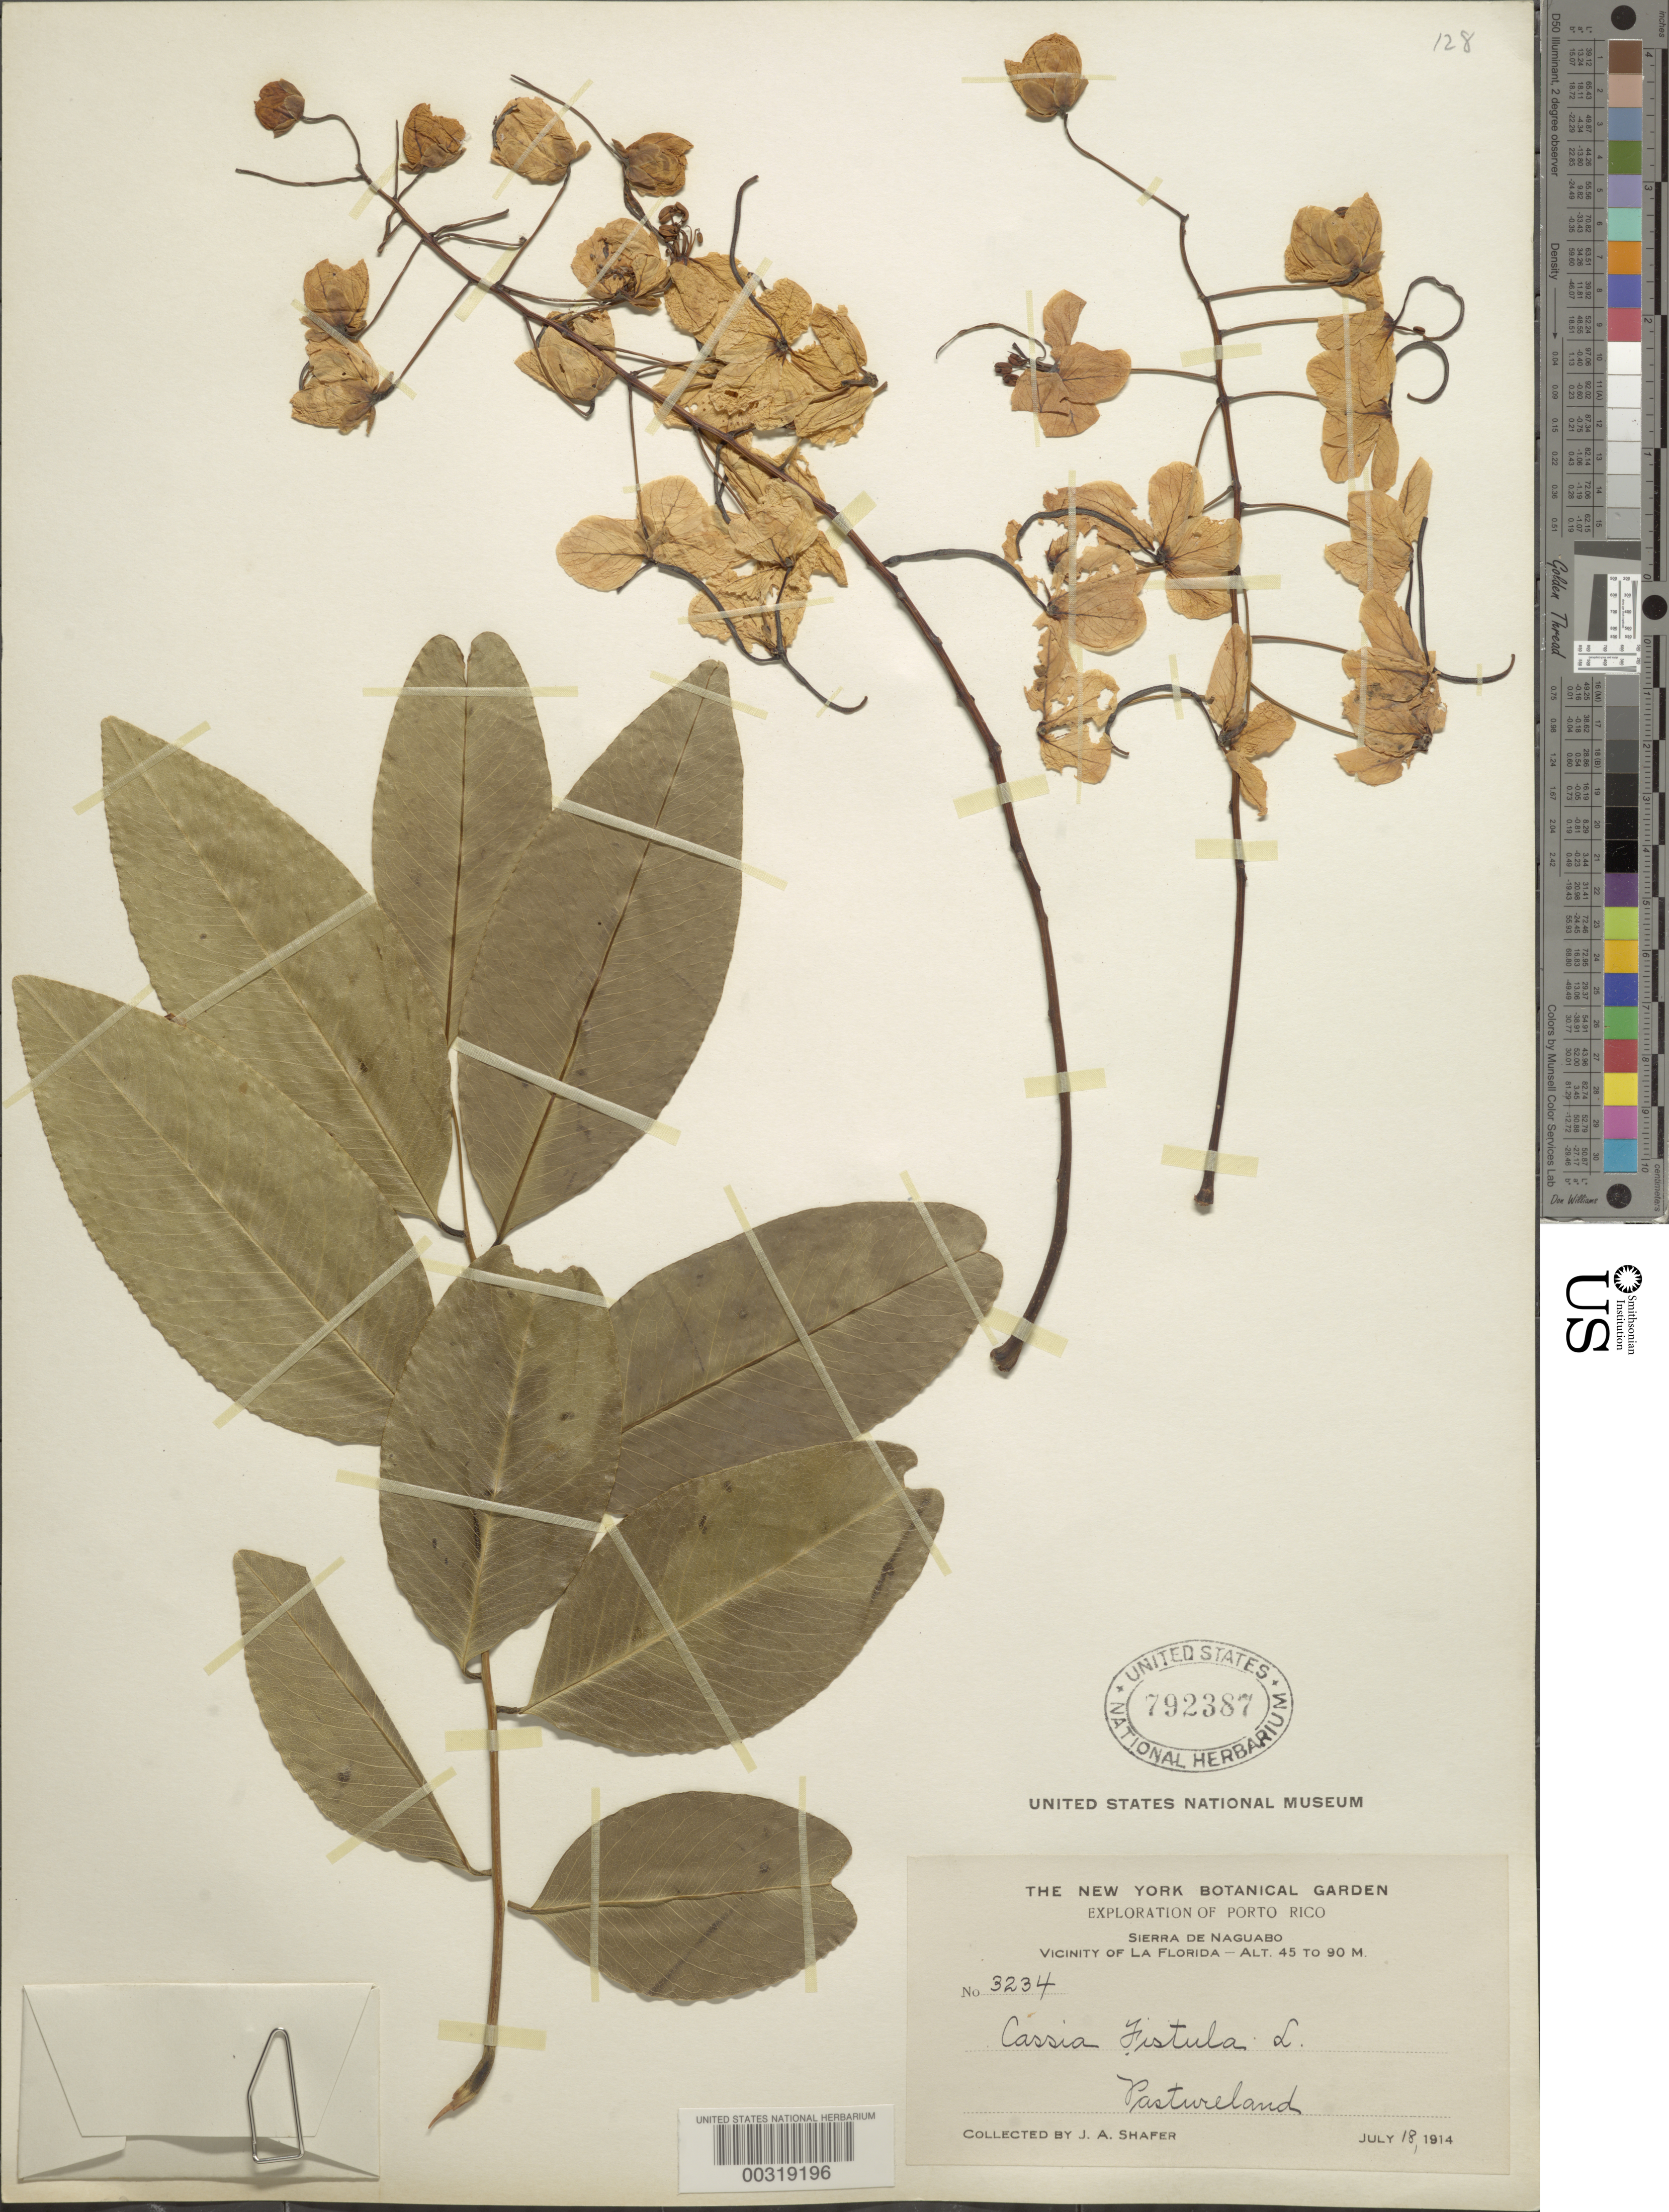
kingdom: Plantae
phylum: Tracheophyta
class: Magnoliopsida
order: Fabales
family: Fabaceae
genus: Cassia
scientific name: Cassia fistula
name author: L.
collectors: J. A. Shafer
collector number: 3234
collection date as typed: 18 Jul 1914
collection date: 1914-07-18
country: Puerto Rico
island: Greater Antilles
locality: Vicinity of la florida; sierra de naguabo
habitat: Pastureland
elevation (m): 45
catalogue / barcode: US 792387